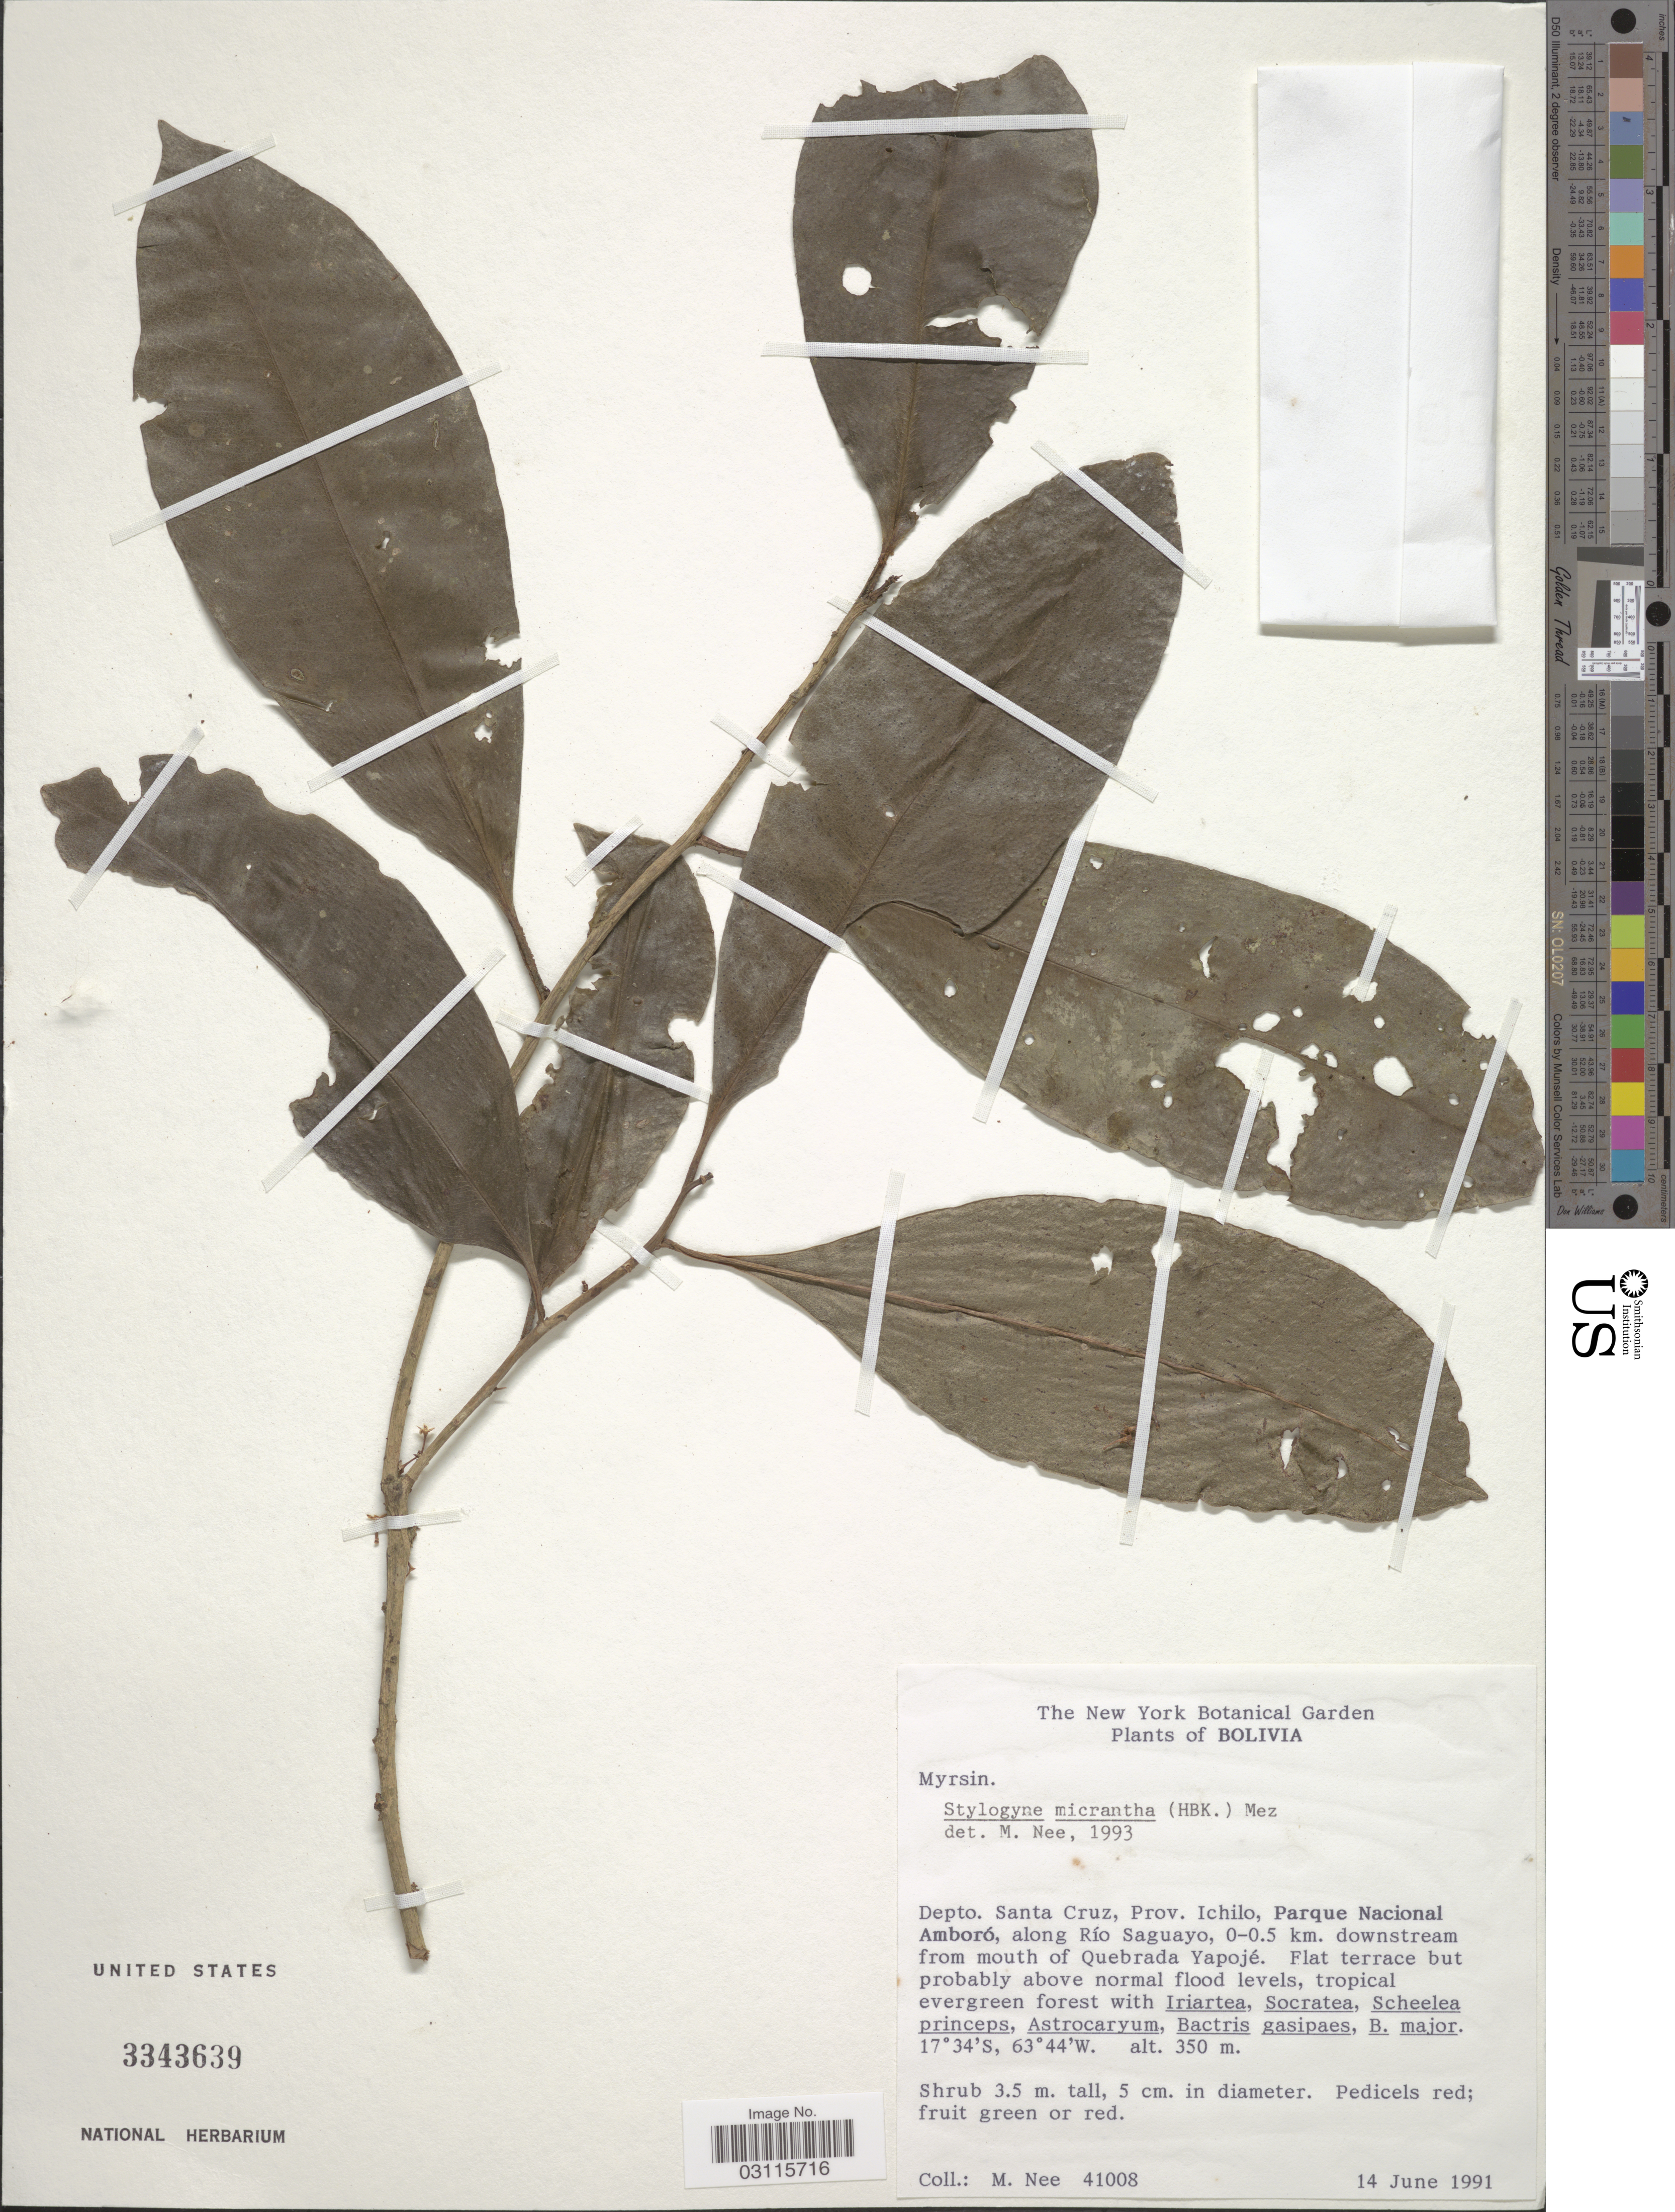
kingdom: Plantae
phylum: Tracheophyta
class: Magnoliopsida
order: Ericales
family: Primulaceae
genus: Stylogyne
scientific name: Stylogyne micrantha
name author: (Kunth) Mez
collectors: M. Nee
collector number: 41008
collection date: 1991-06-14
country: Bolivia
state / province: Santa Cruz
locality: Depto. Santa Cruz, Prov. Ichilo, Parque Nacional Amboró, along Río Saguayo, 0-0.5 km. downstream from mouth of Quebrada Yapojé.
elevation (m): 350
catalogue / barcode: US 3343639